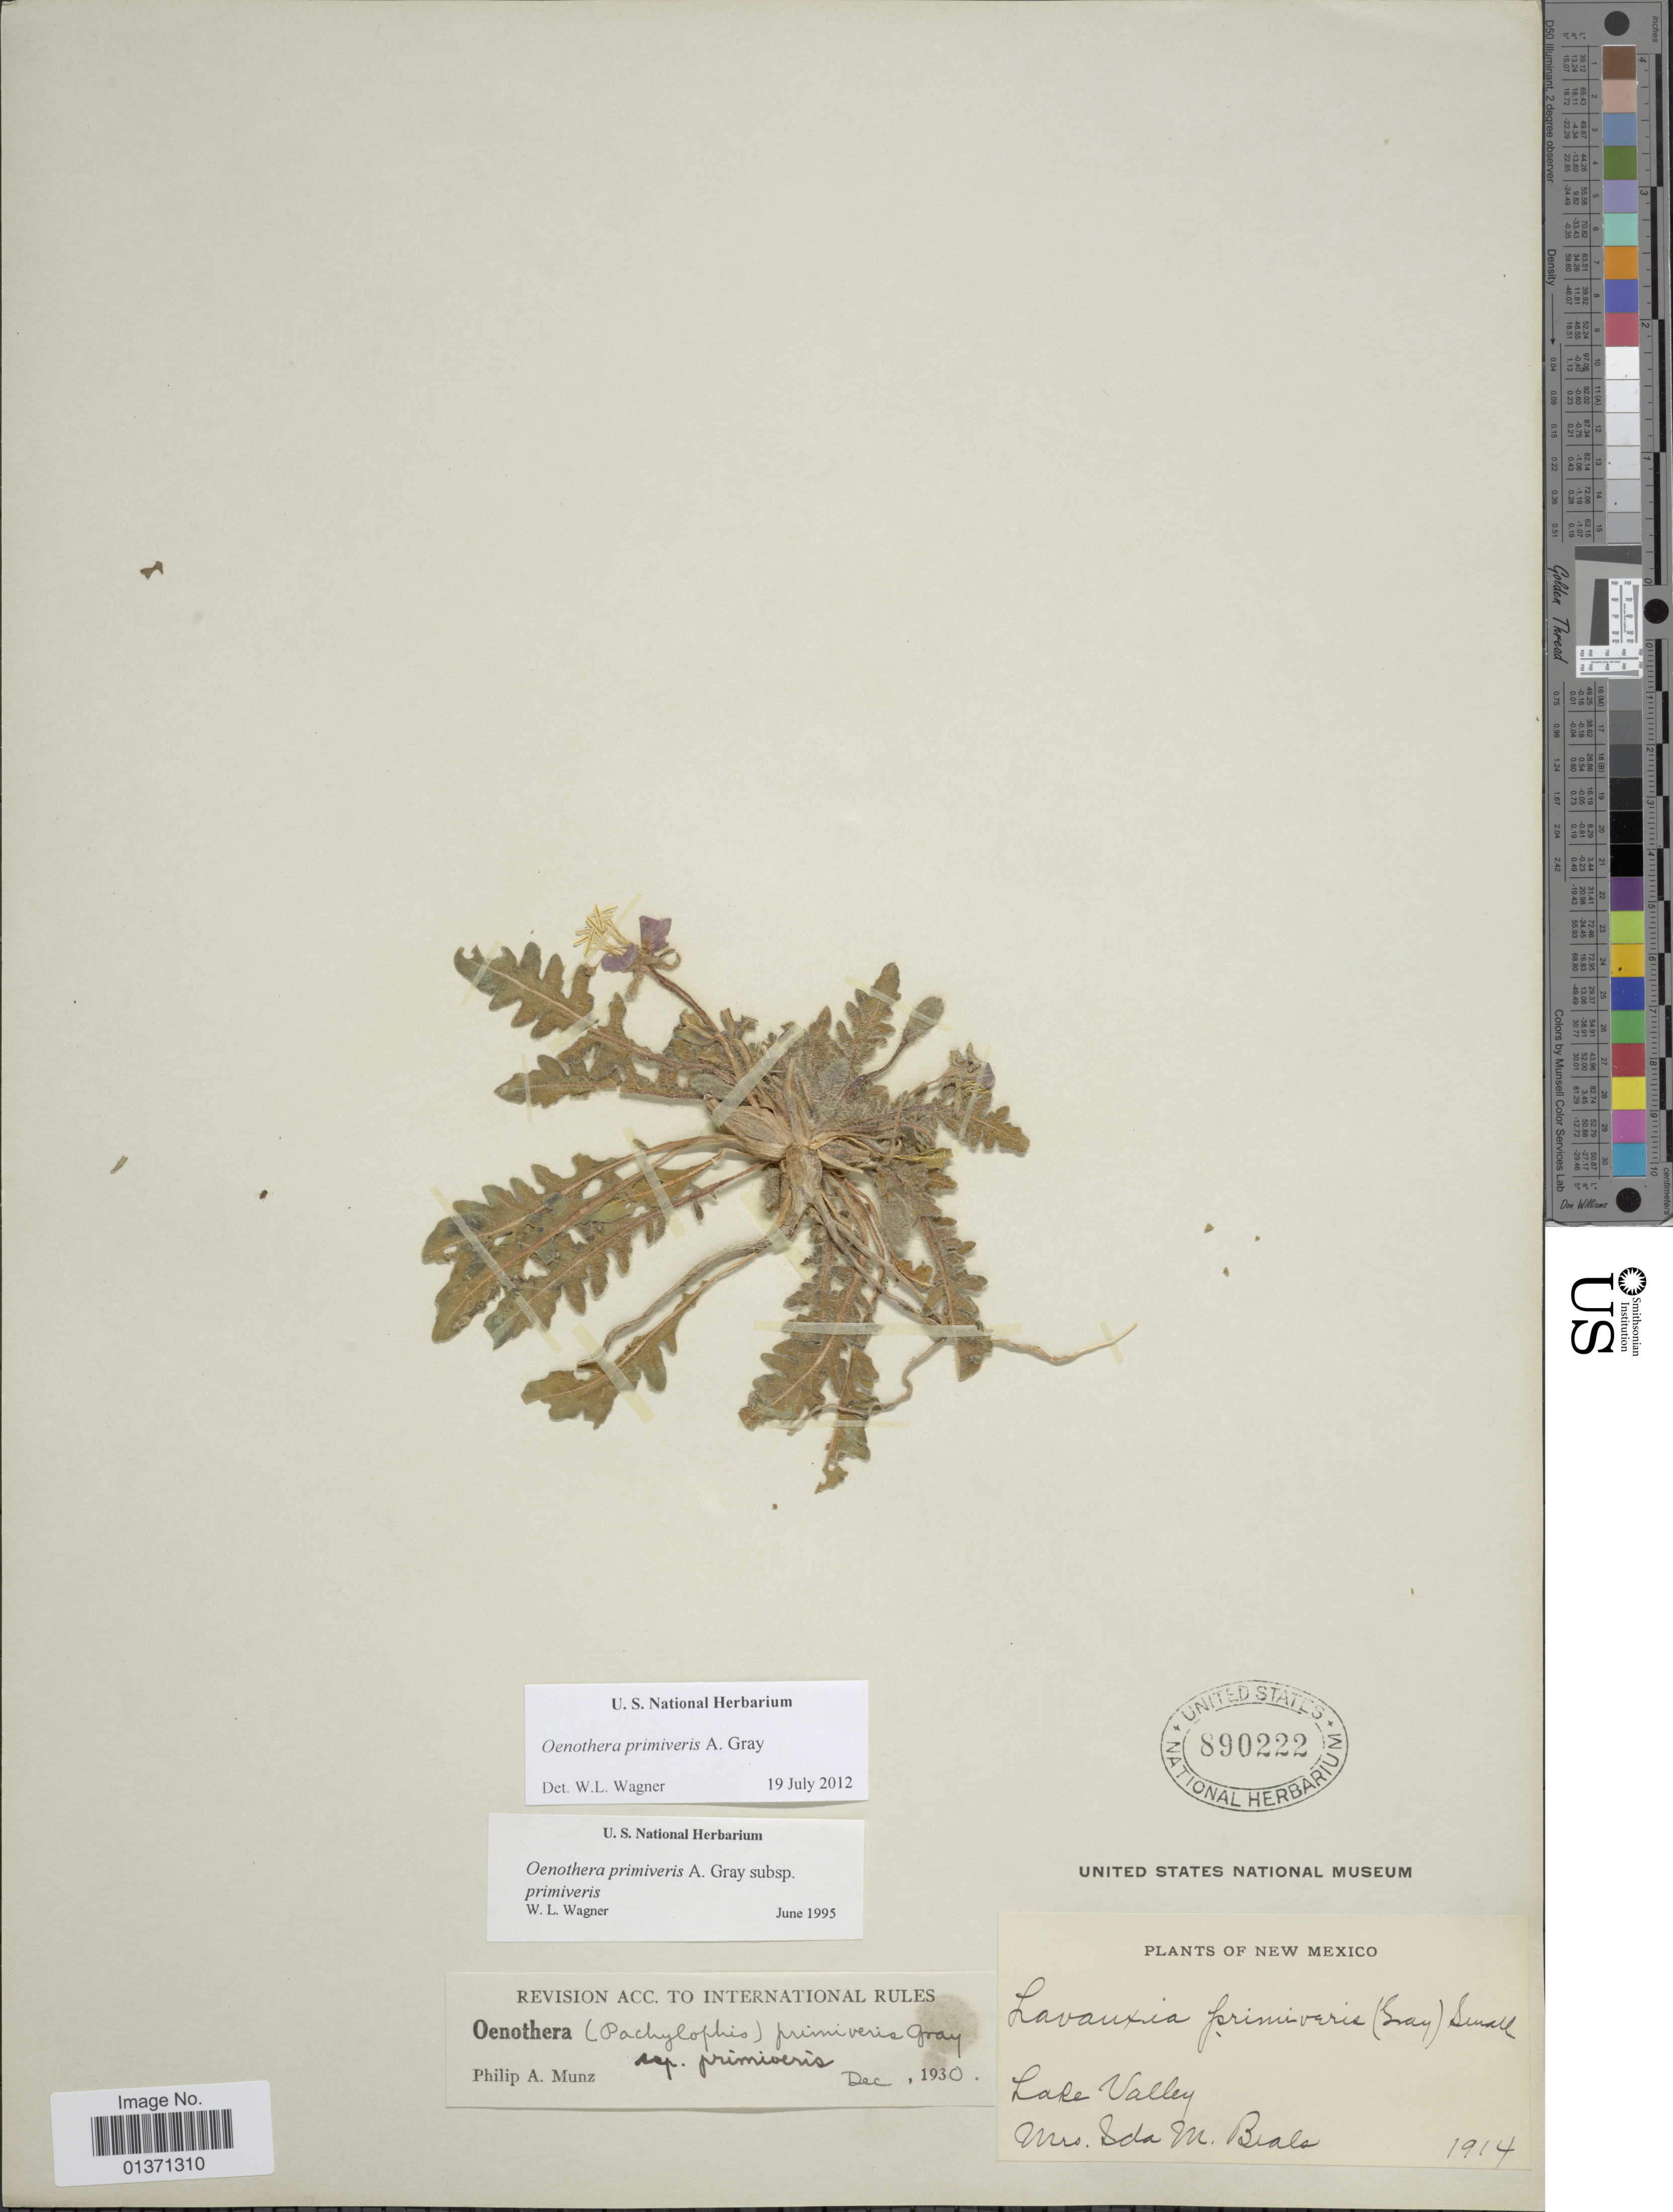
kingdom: Plantae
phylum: Tracheophyta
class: Magnoliopsida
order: Myrtales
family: Onagraceae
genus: Oenothera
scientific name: Oenothera primiveris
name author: A. Gray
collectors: I. M. Beals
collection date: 1914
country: United States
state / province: New Mexico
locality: Lake Valley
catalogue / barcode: US 890222